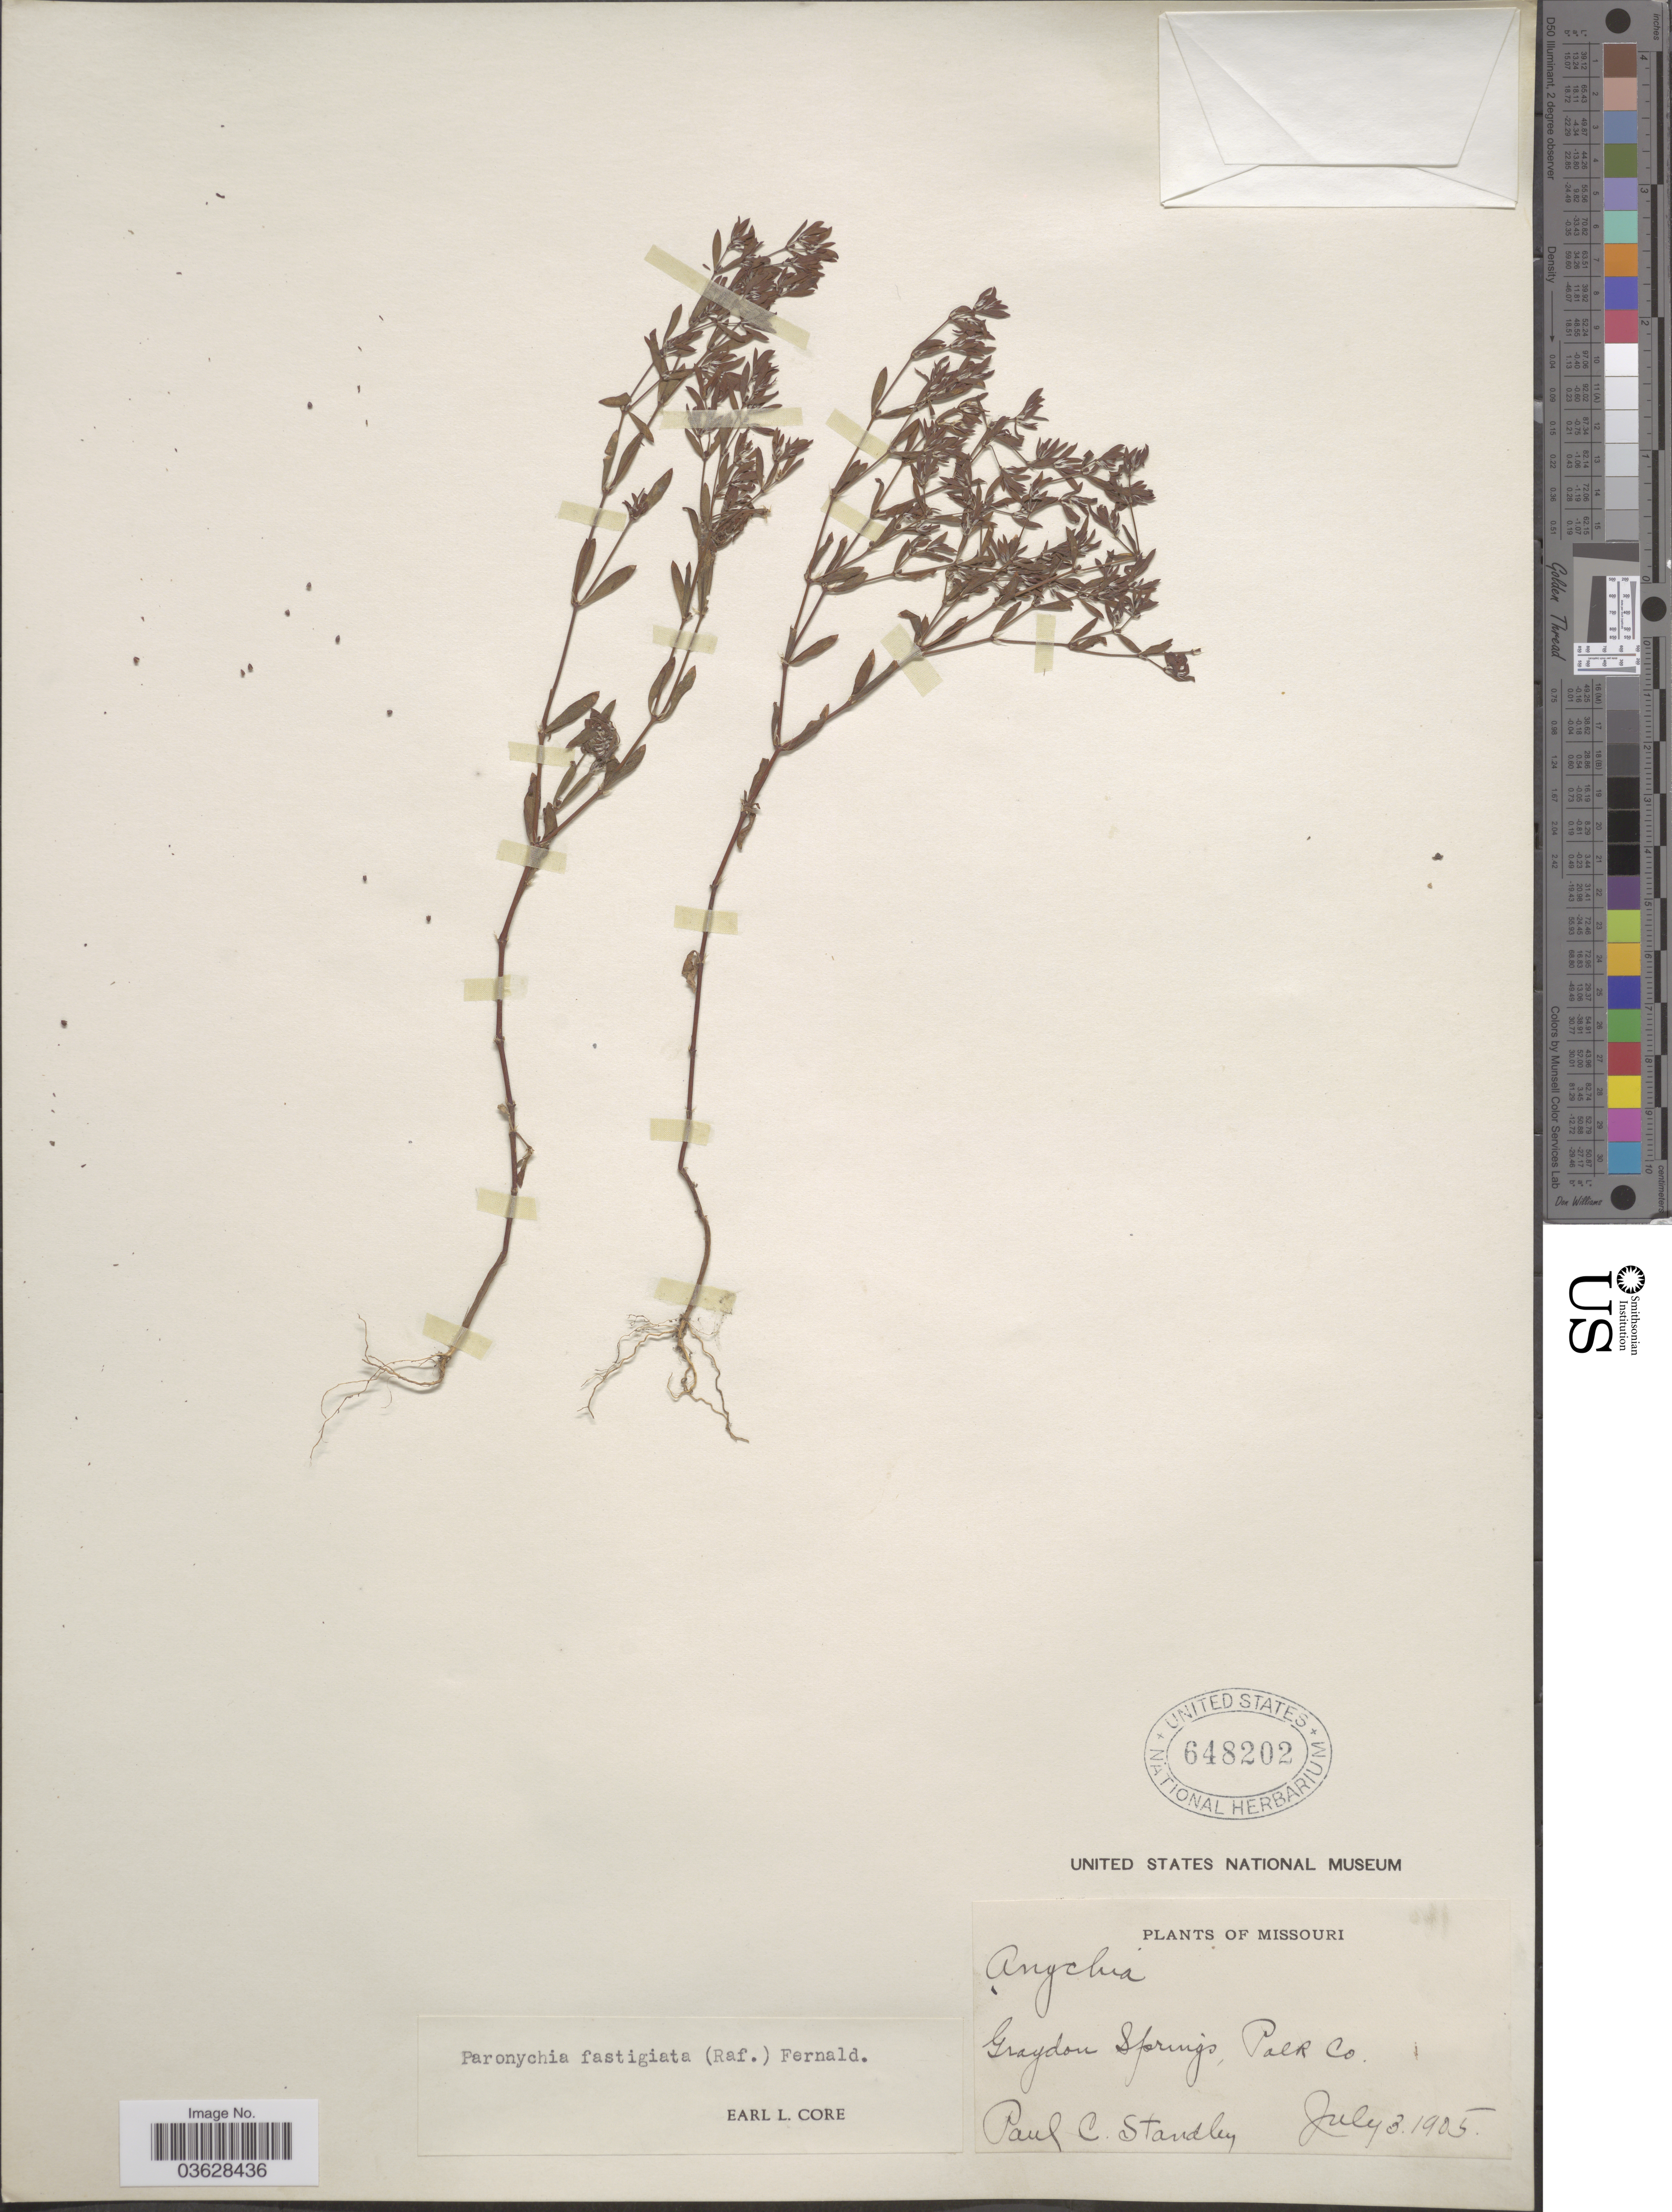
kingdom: Plantae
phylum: Tracheophyta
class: Magnoliopsida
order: Caryophyllales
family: Caryophyllaceae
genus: Paronychia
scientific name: Paronychia fastigiata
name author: (Raf.) Fernald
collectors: P. C. Standley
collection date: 1905-07-03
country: United States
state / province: Missouri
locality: Graydon Springs, Polk Co.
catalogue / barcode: US 648202